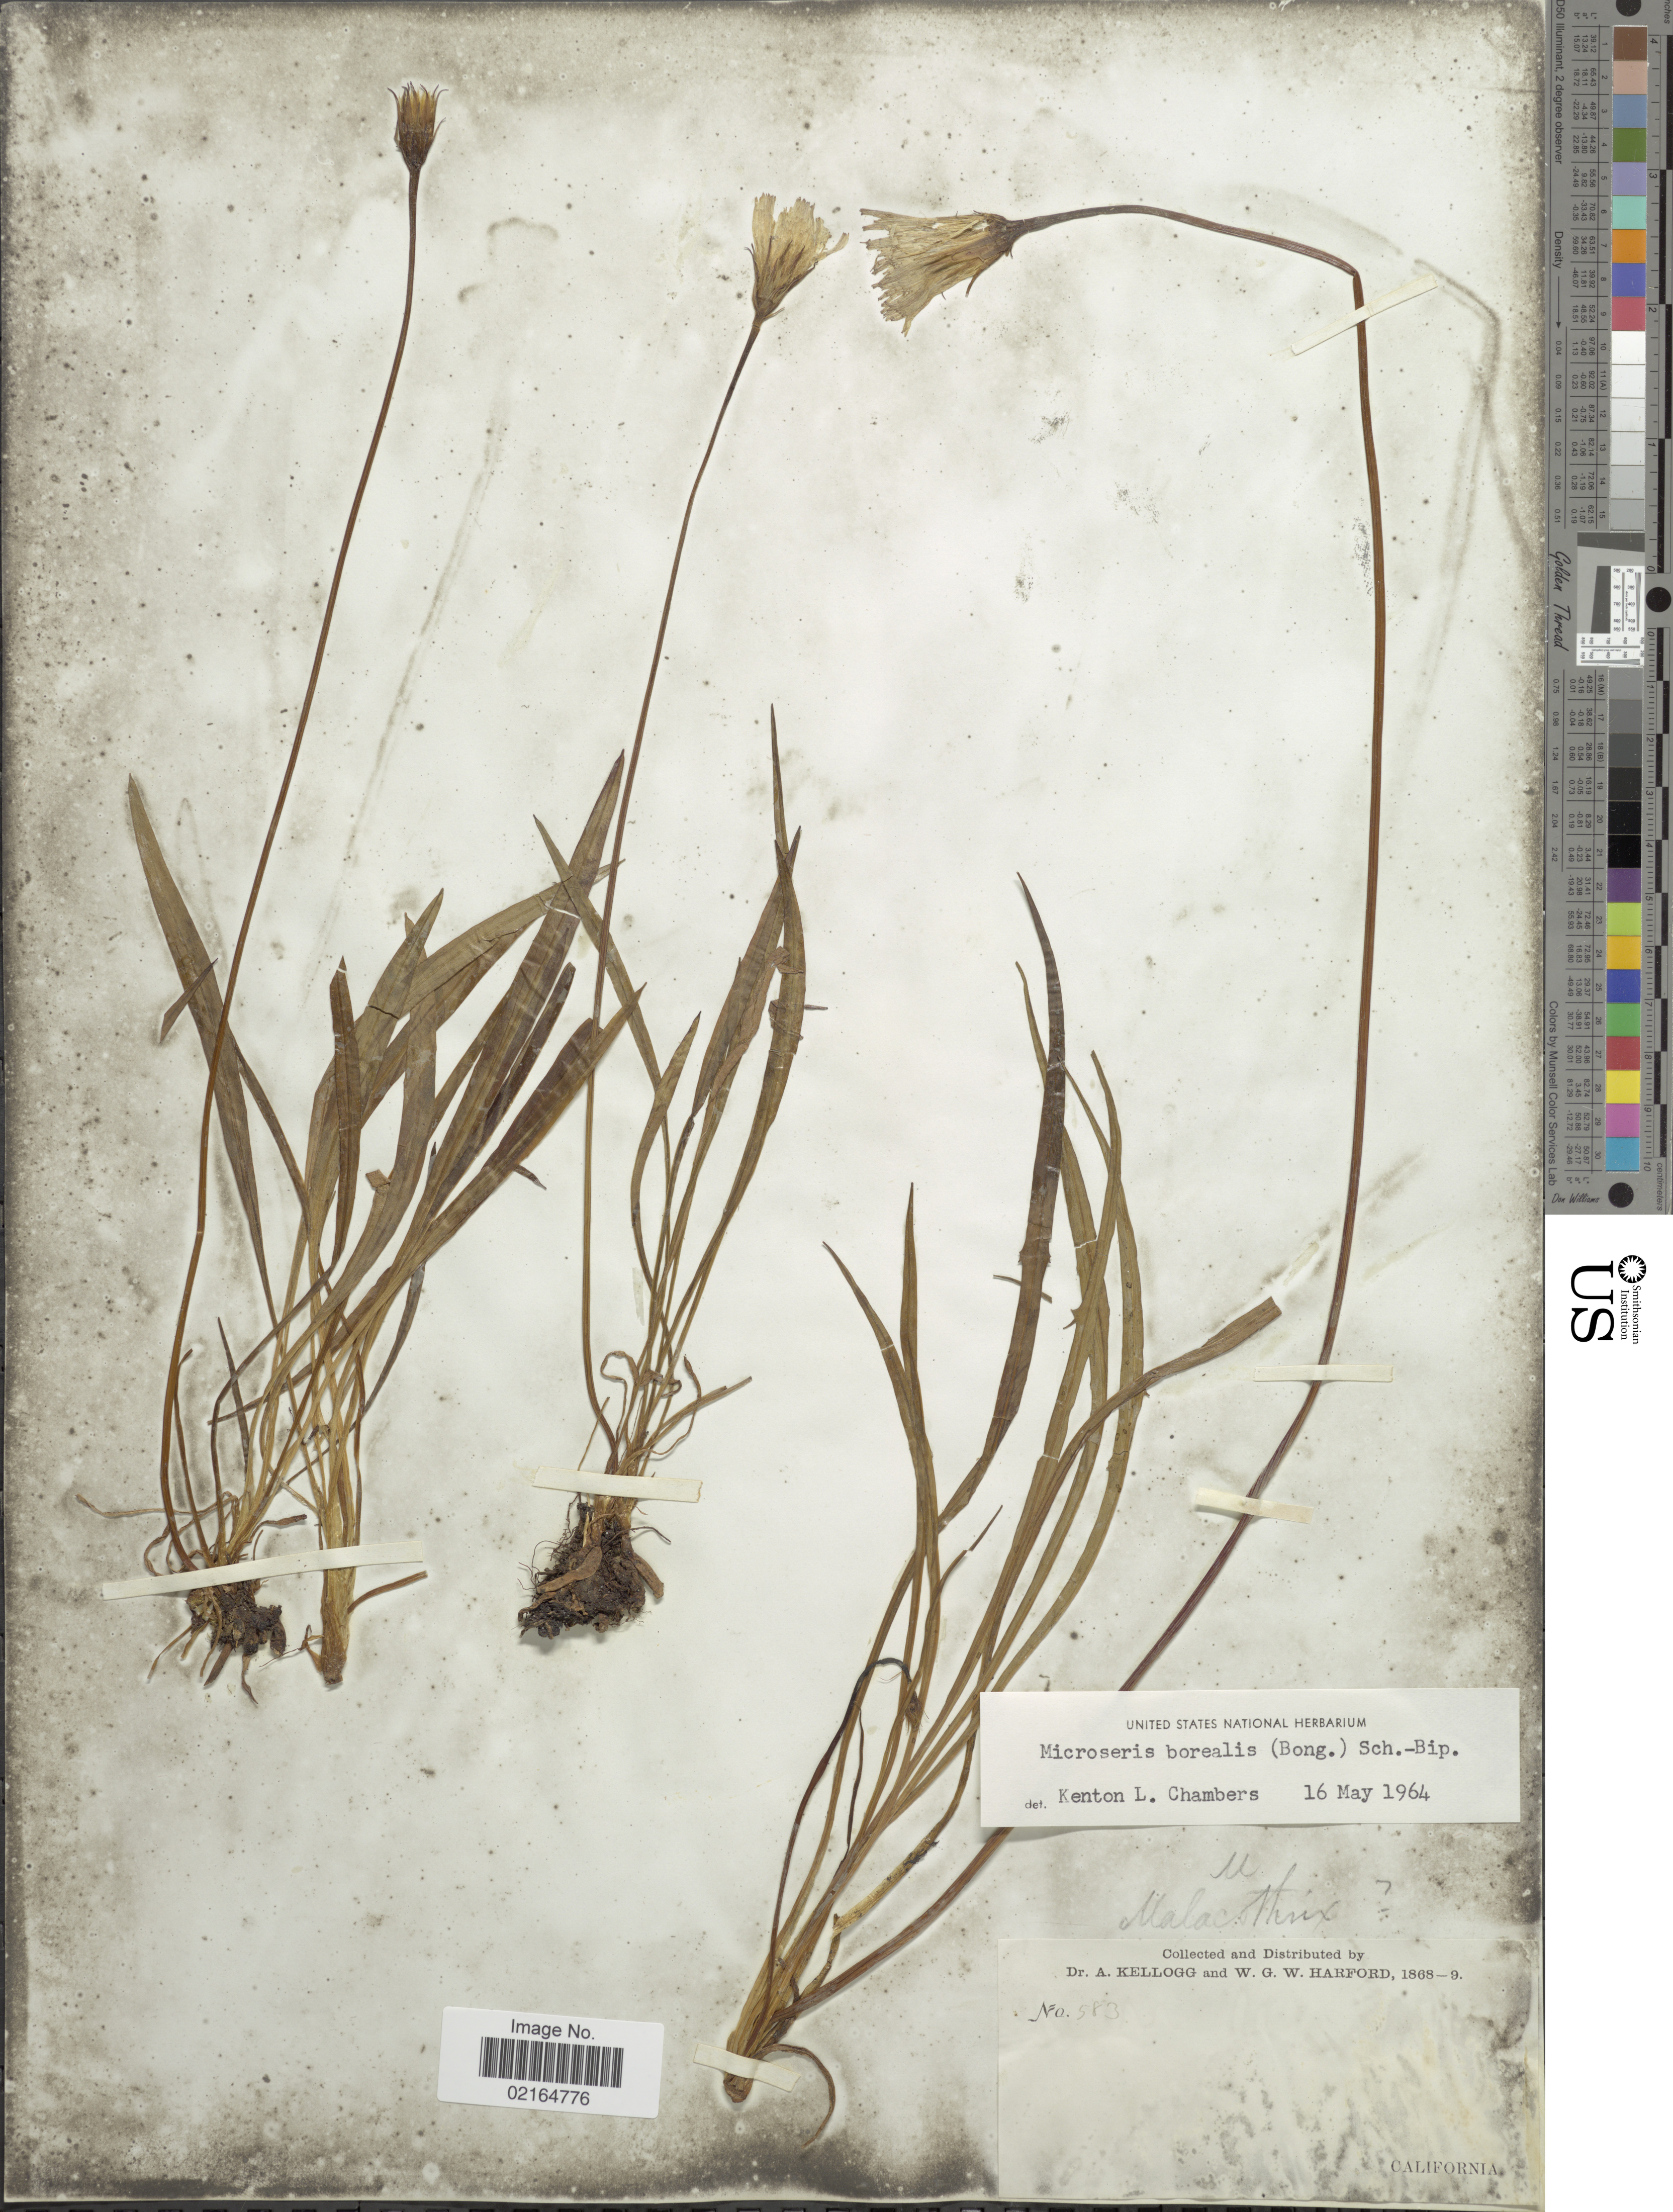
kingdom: Plantae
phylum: Tracheophyta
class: Magnoliopsida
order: Asterales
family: Asteraceae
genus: Microseris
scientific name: Microseris borealis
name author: (Bong.) Sch. Bip.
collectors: A. Kellogg & W. G. W. Harford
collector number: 583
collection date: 1868/1869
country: United States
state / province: California